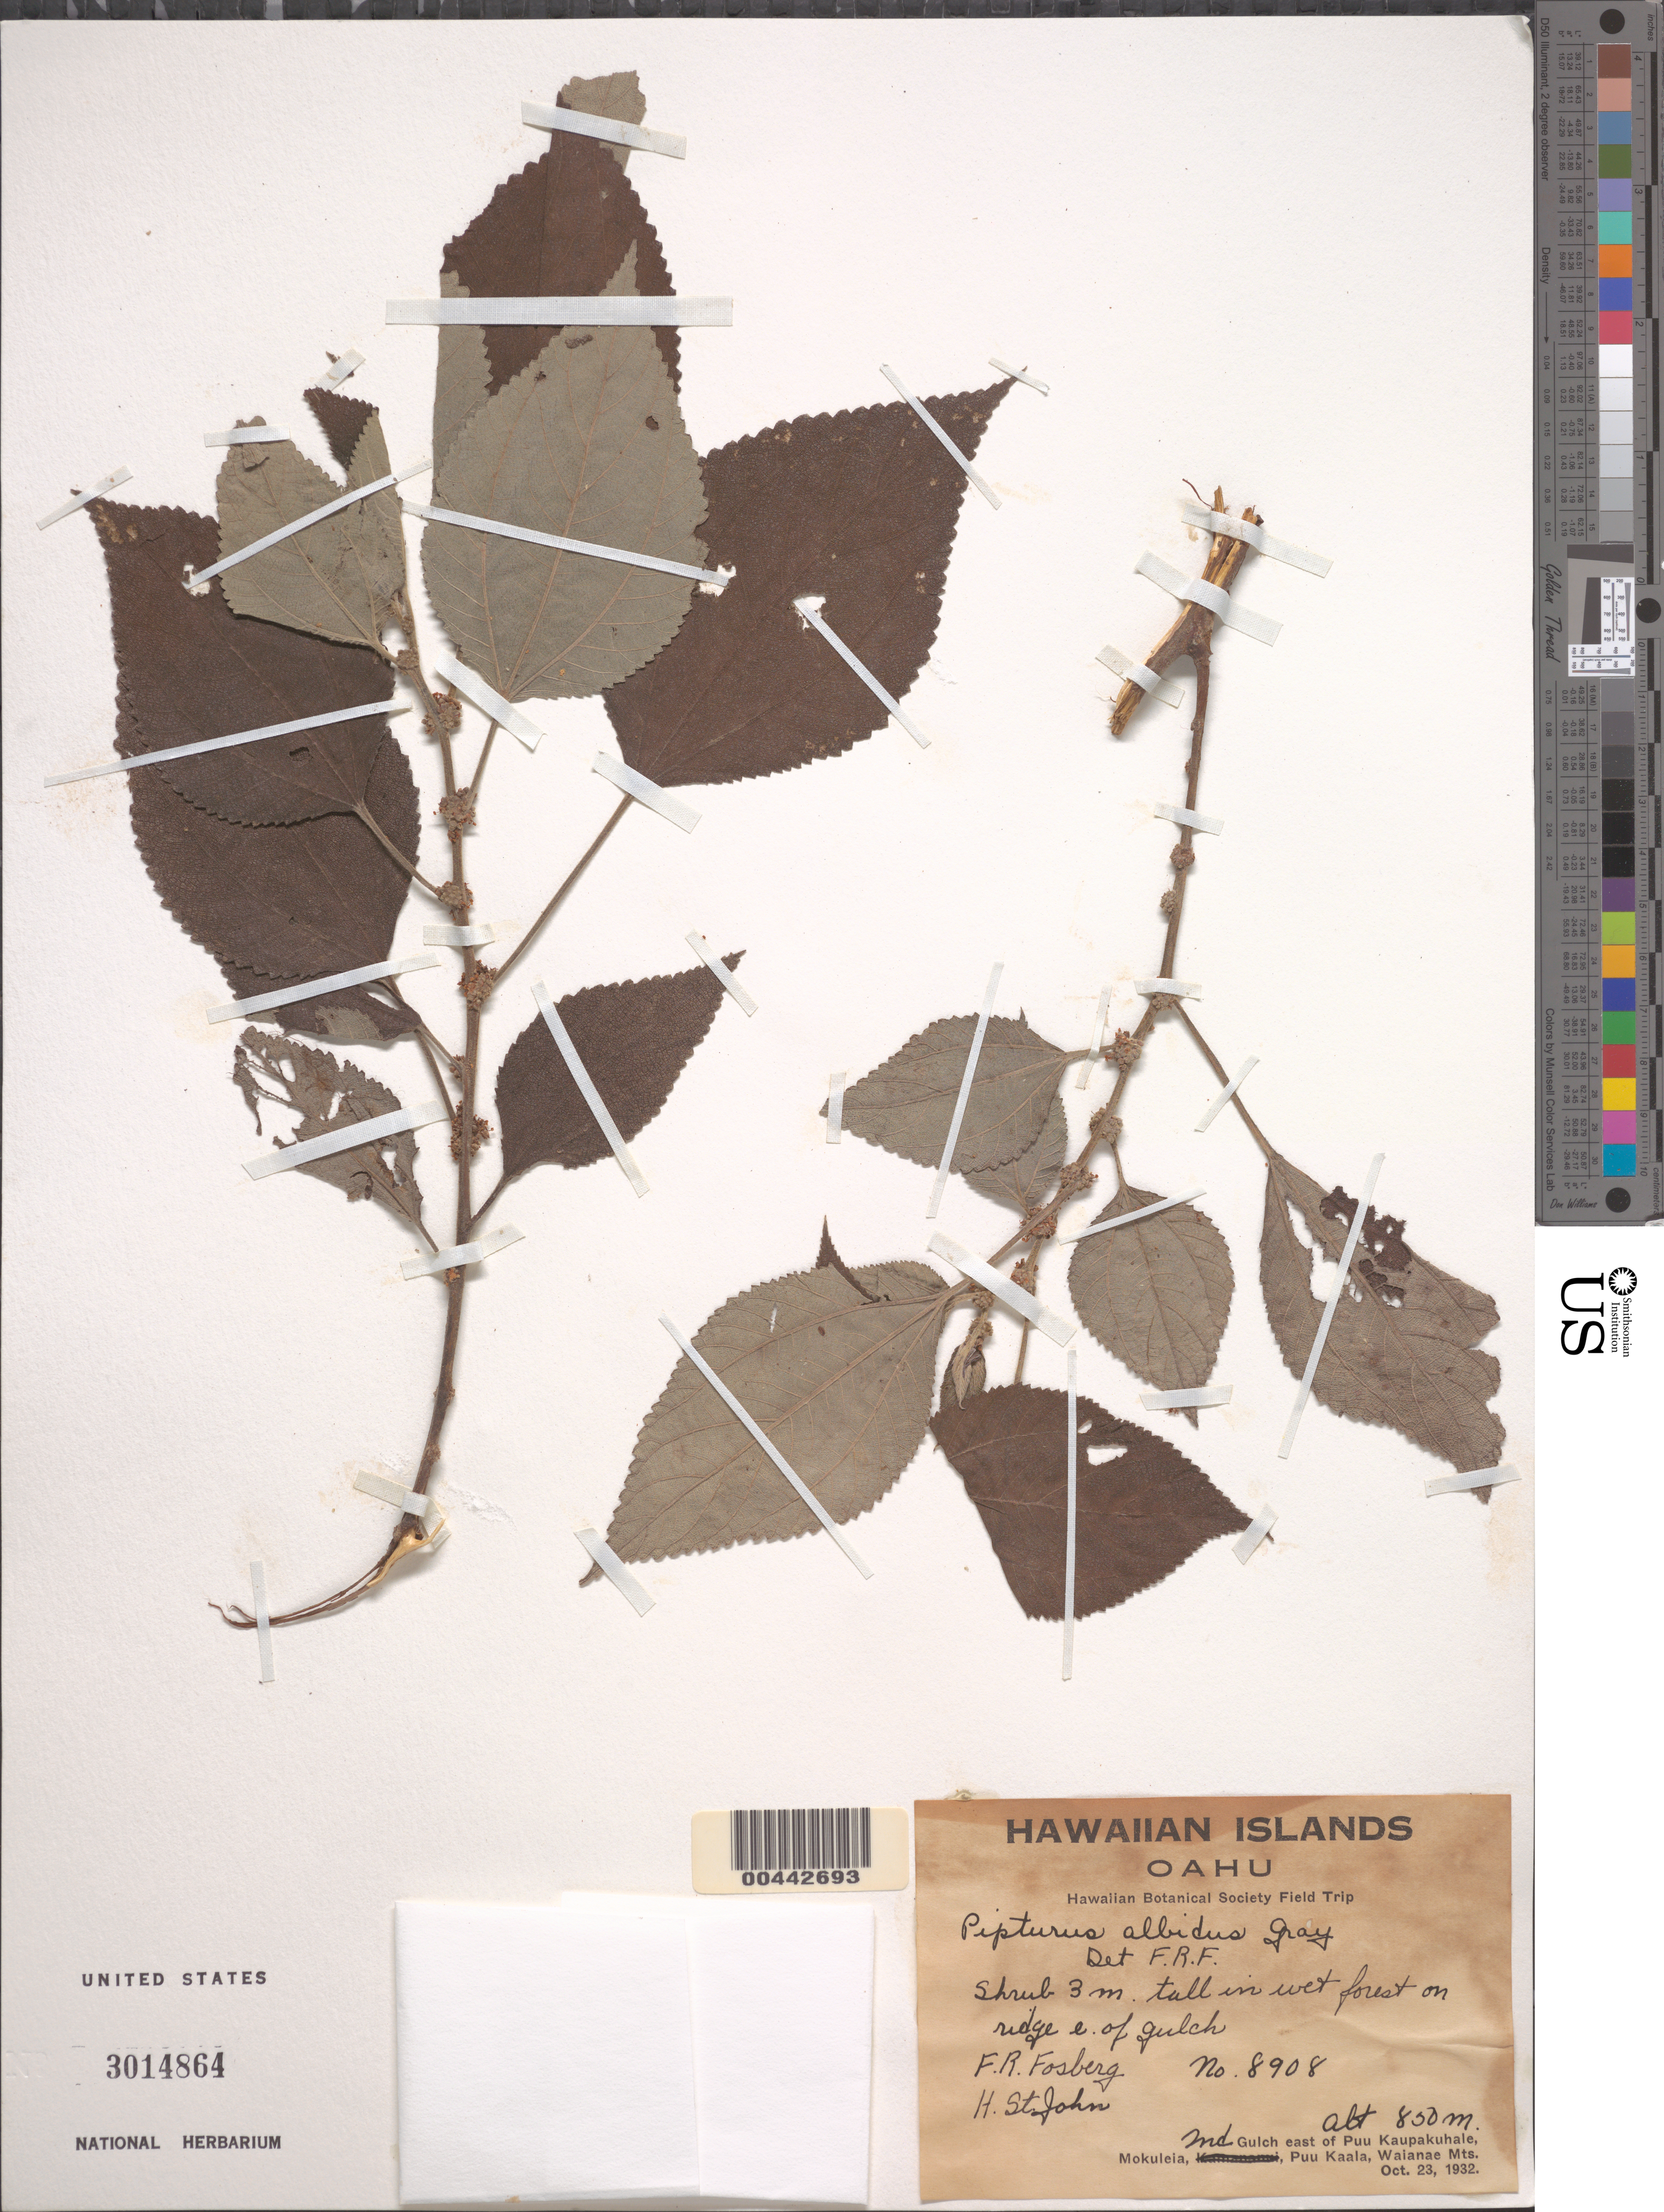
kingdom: Plantae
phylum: Tracheophyta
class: Magnoliopsida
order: Rosales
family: Urticaceae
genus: Pipturus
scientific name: Pipturus albidus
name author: (Hook. & Arn.) A. Gray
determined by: Fosberg, F. R.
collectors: F. R. Fosberg & H. St. John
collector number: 8908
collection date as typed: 23 Oct 1932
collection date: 1932-10-23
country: United States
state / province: Hawaii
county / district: Honolulu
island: Oahu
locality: on ridge E of gulch, 2nd gulch E of Puu Kaupakuhale, Mokuleia, Puu Kaala, Waianae Mts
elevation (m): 850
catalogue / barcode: US 3014864